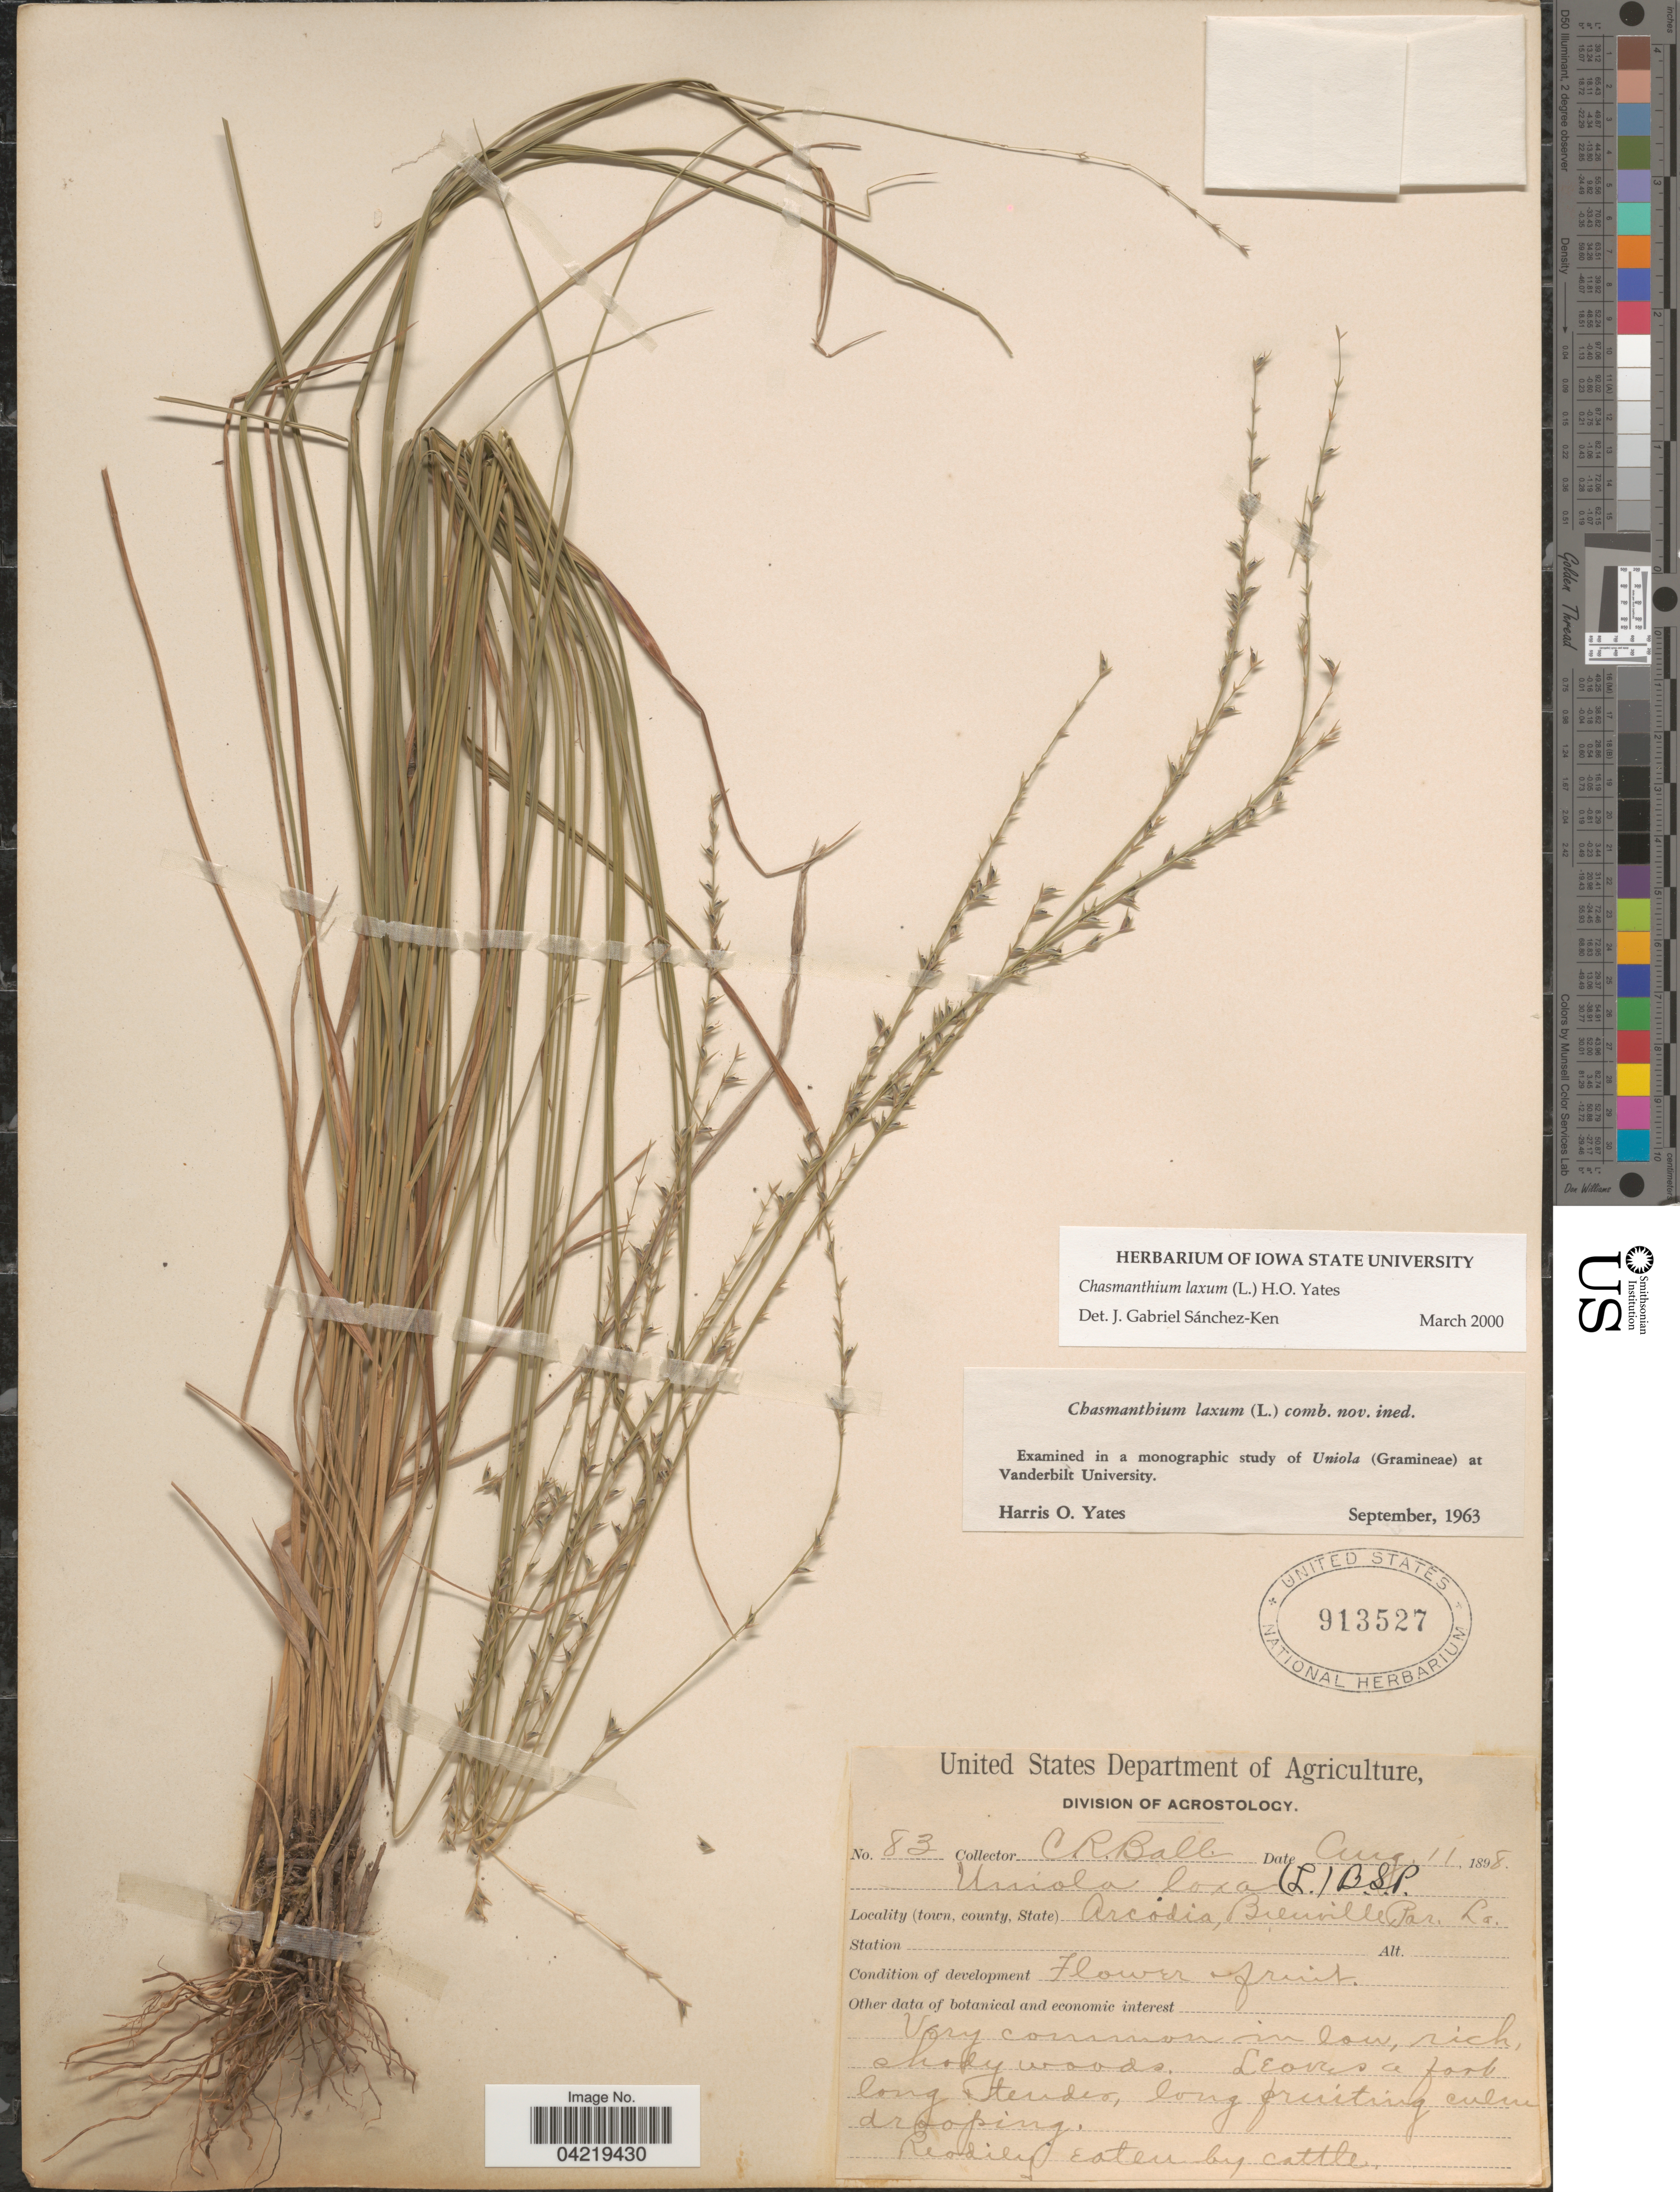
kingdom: Plantae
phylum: Tracheophyta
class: Liliopsida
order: Poales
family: Poaceae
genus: Chasmanthium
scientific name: Chasmanthium laxum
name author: (L.) H.O. Yates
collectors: C. R. Ball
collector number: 83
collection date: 1898-08-11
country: United States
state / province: Louisiana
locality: Arcadia, Bienville, Par.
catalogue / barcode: US 913527